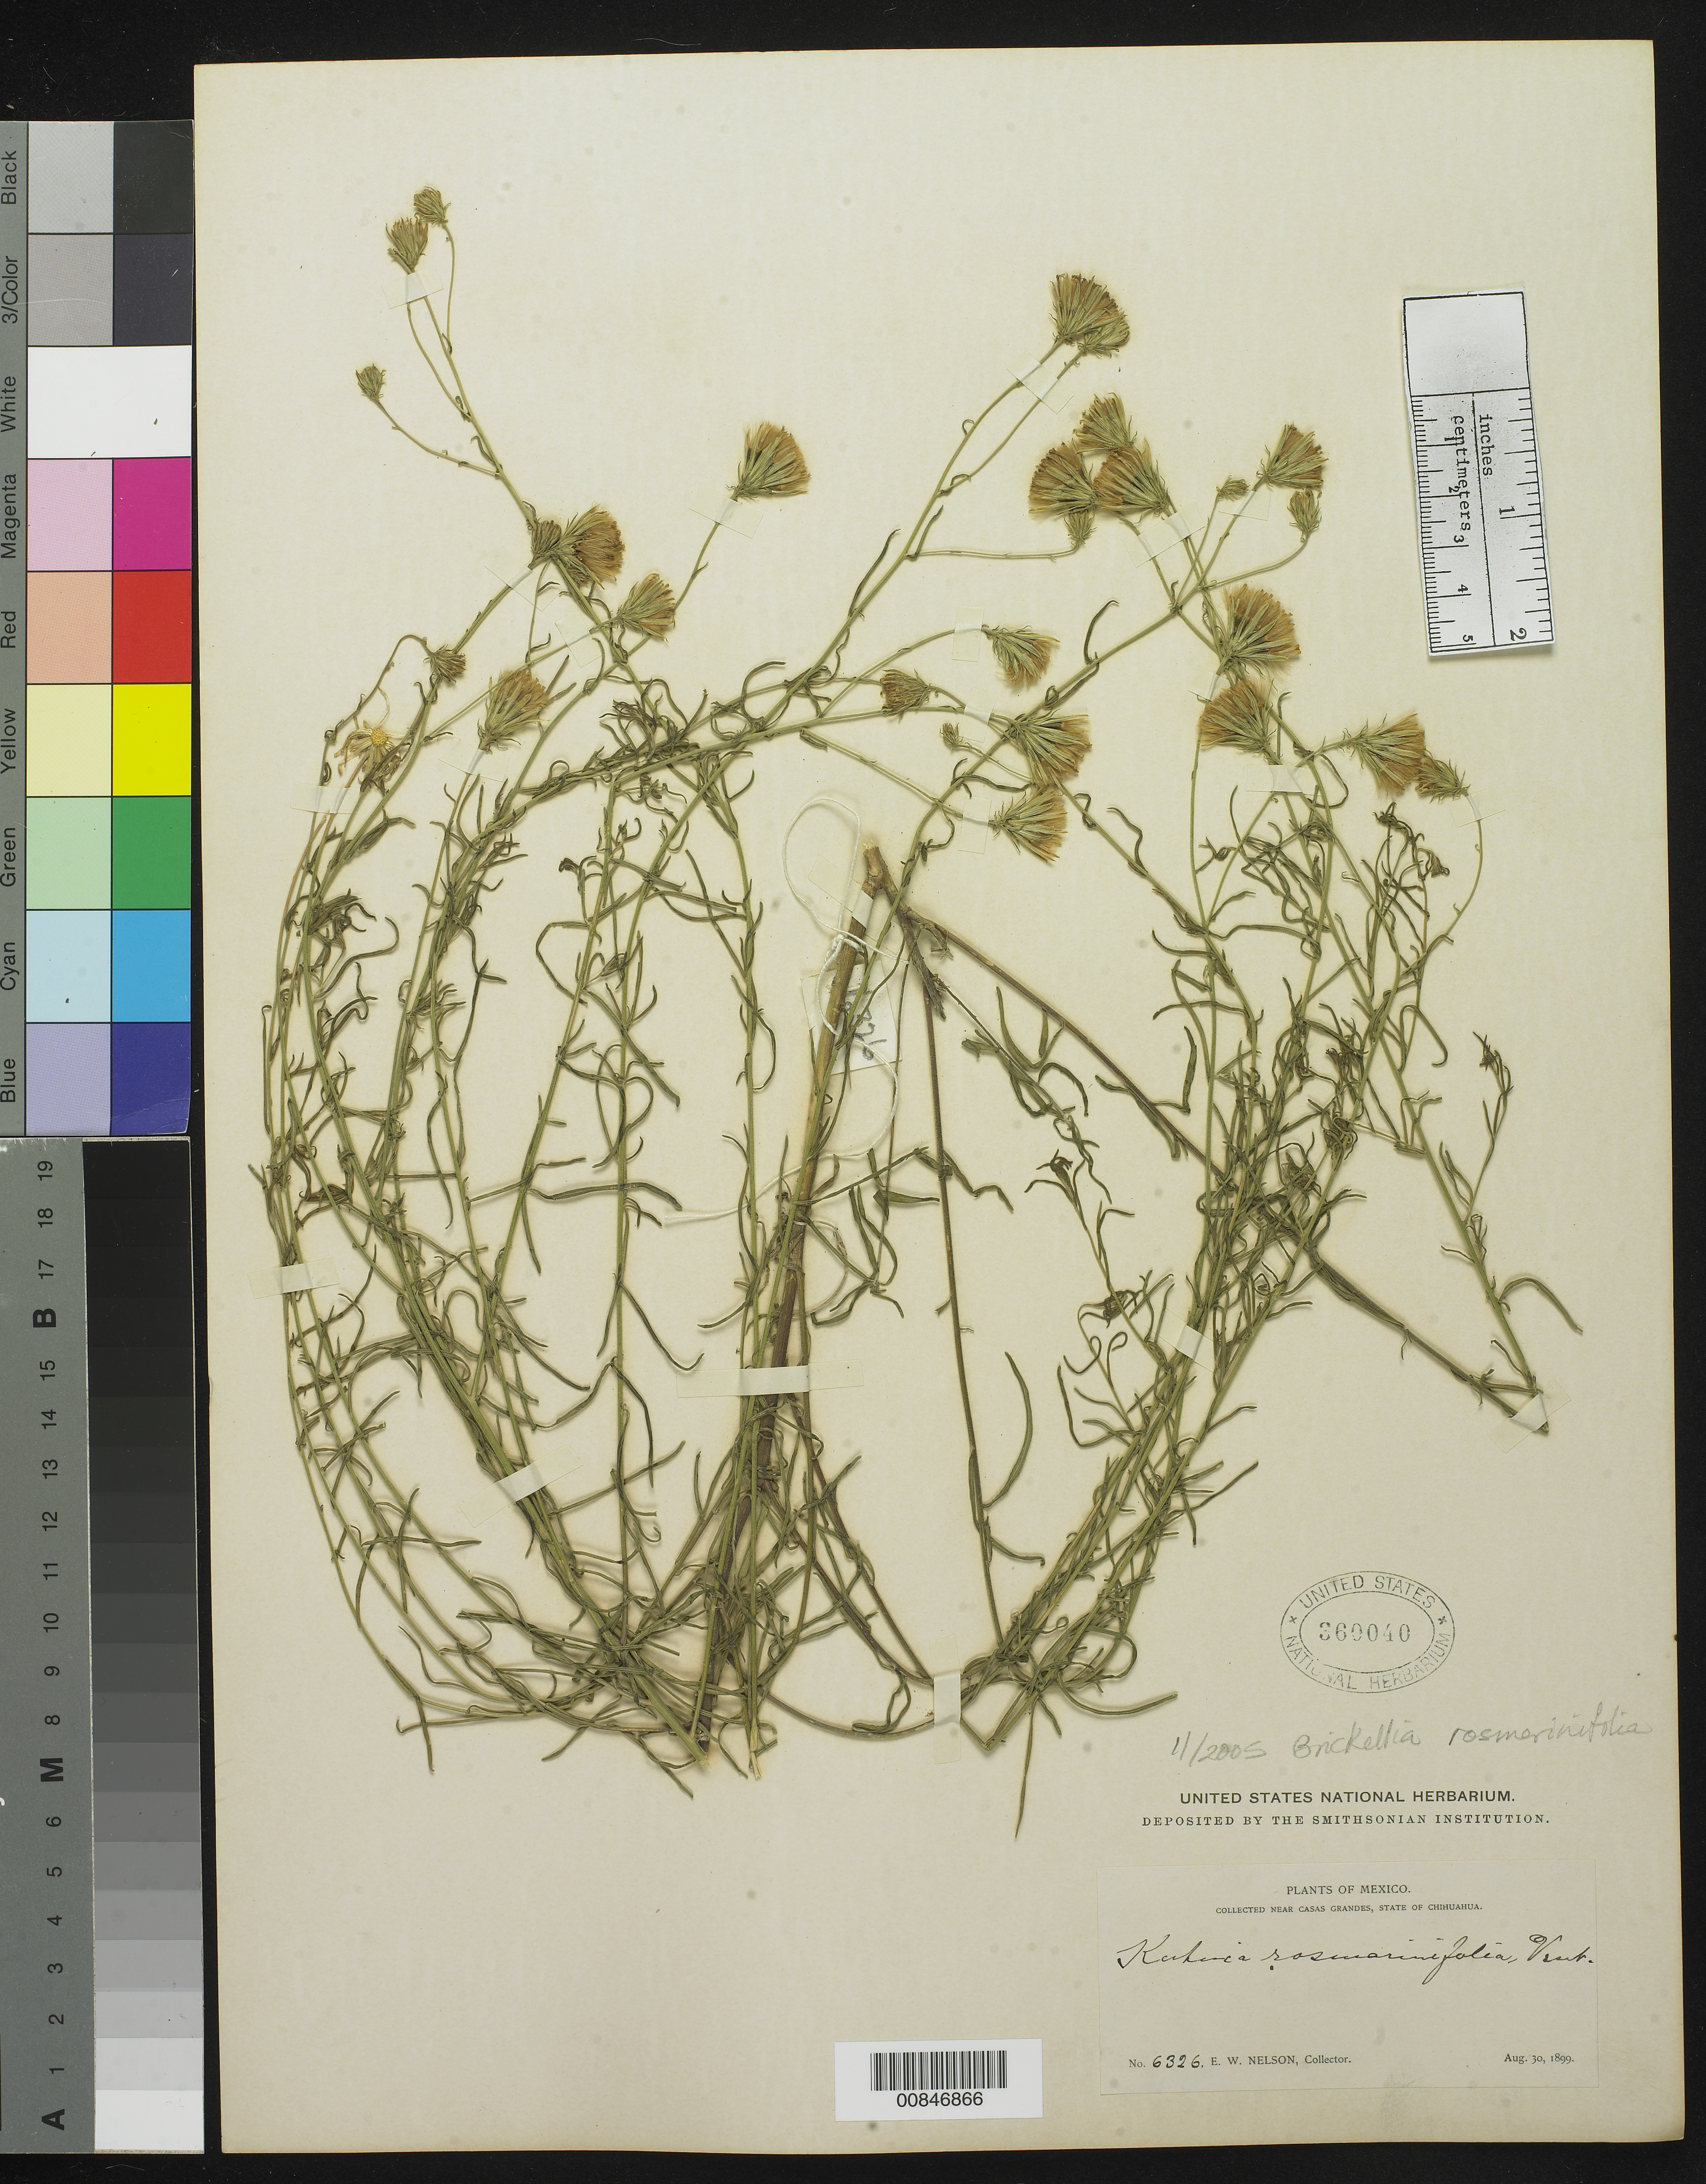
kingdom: Plantae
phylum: Tracheophyta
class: Magnoliopsida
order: Asterales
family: Asteraceae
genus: Brickellia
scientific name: Brickellia rosmarinifolia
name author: (Vent.) W.A. Weber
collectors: E. W. Nelson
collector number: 6326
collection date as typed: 30 Aug 1899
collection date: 1899-08-30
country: Mexico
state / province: Chihuahua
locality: Near Casas Grandes, Chihuahua.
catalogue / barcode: US 360040